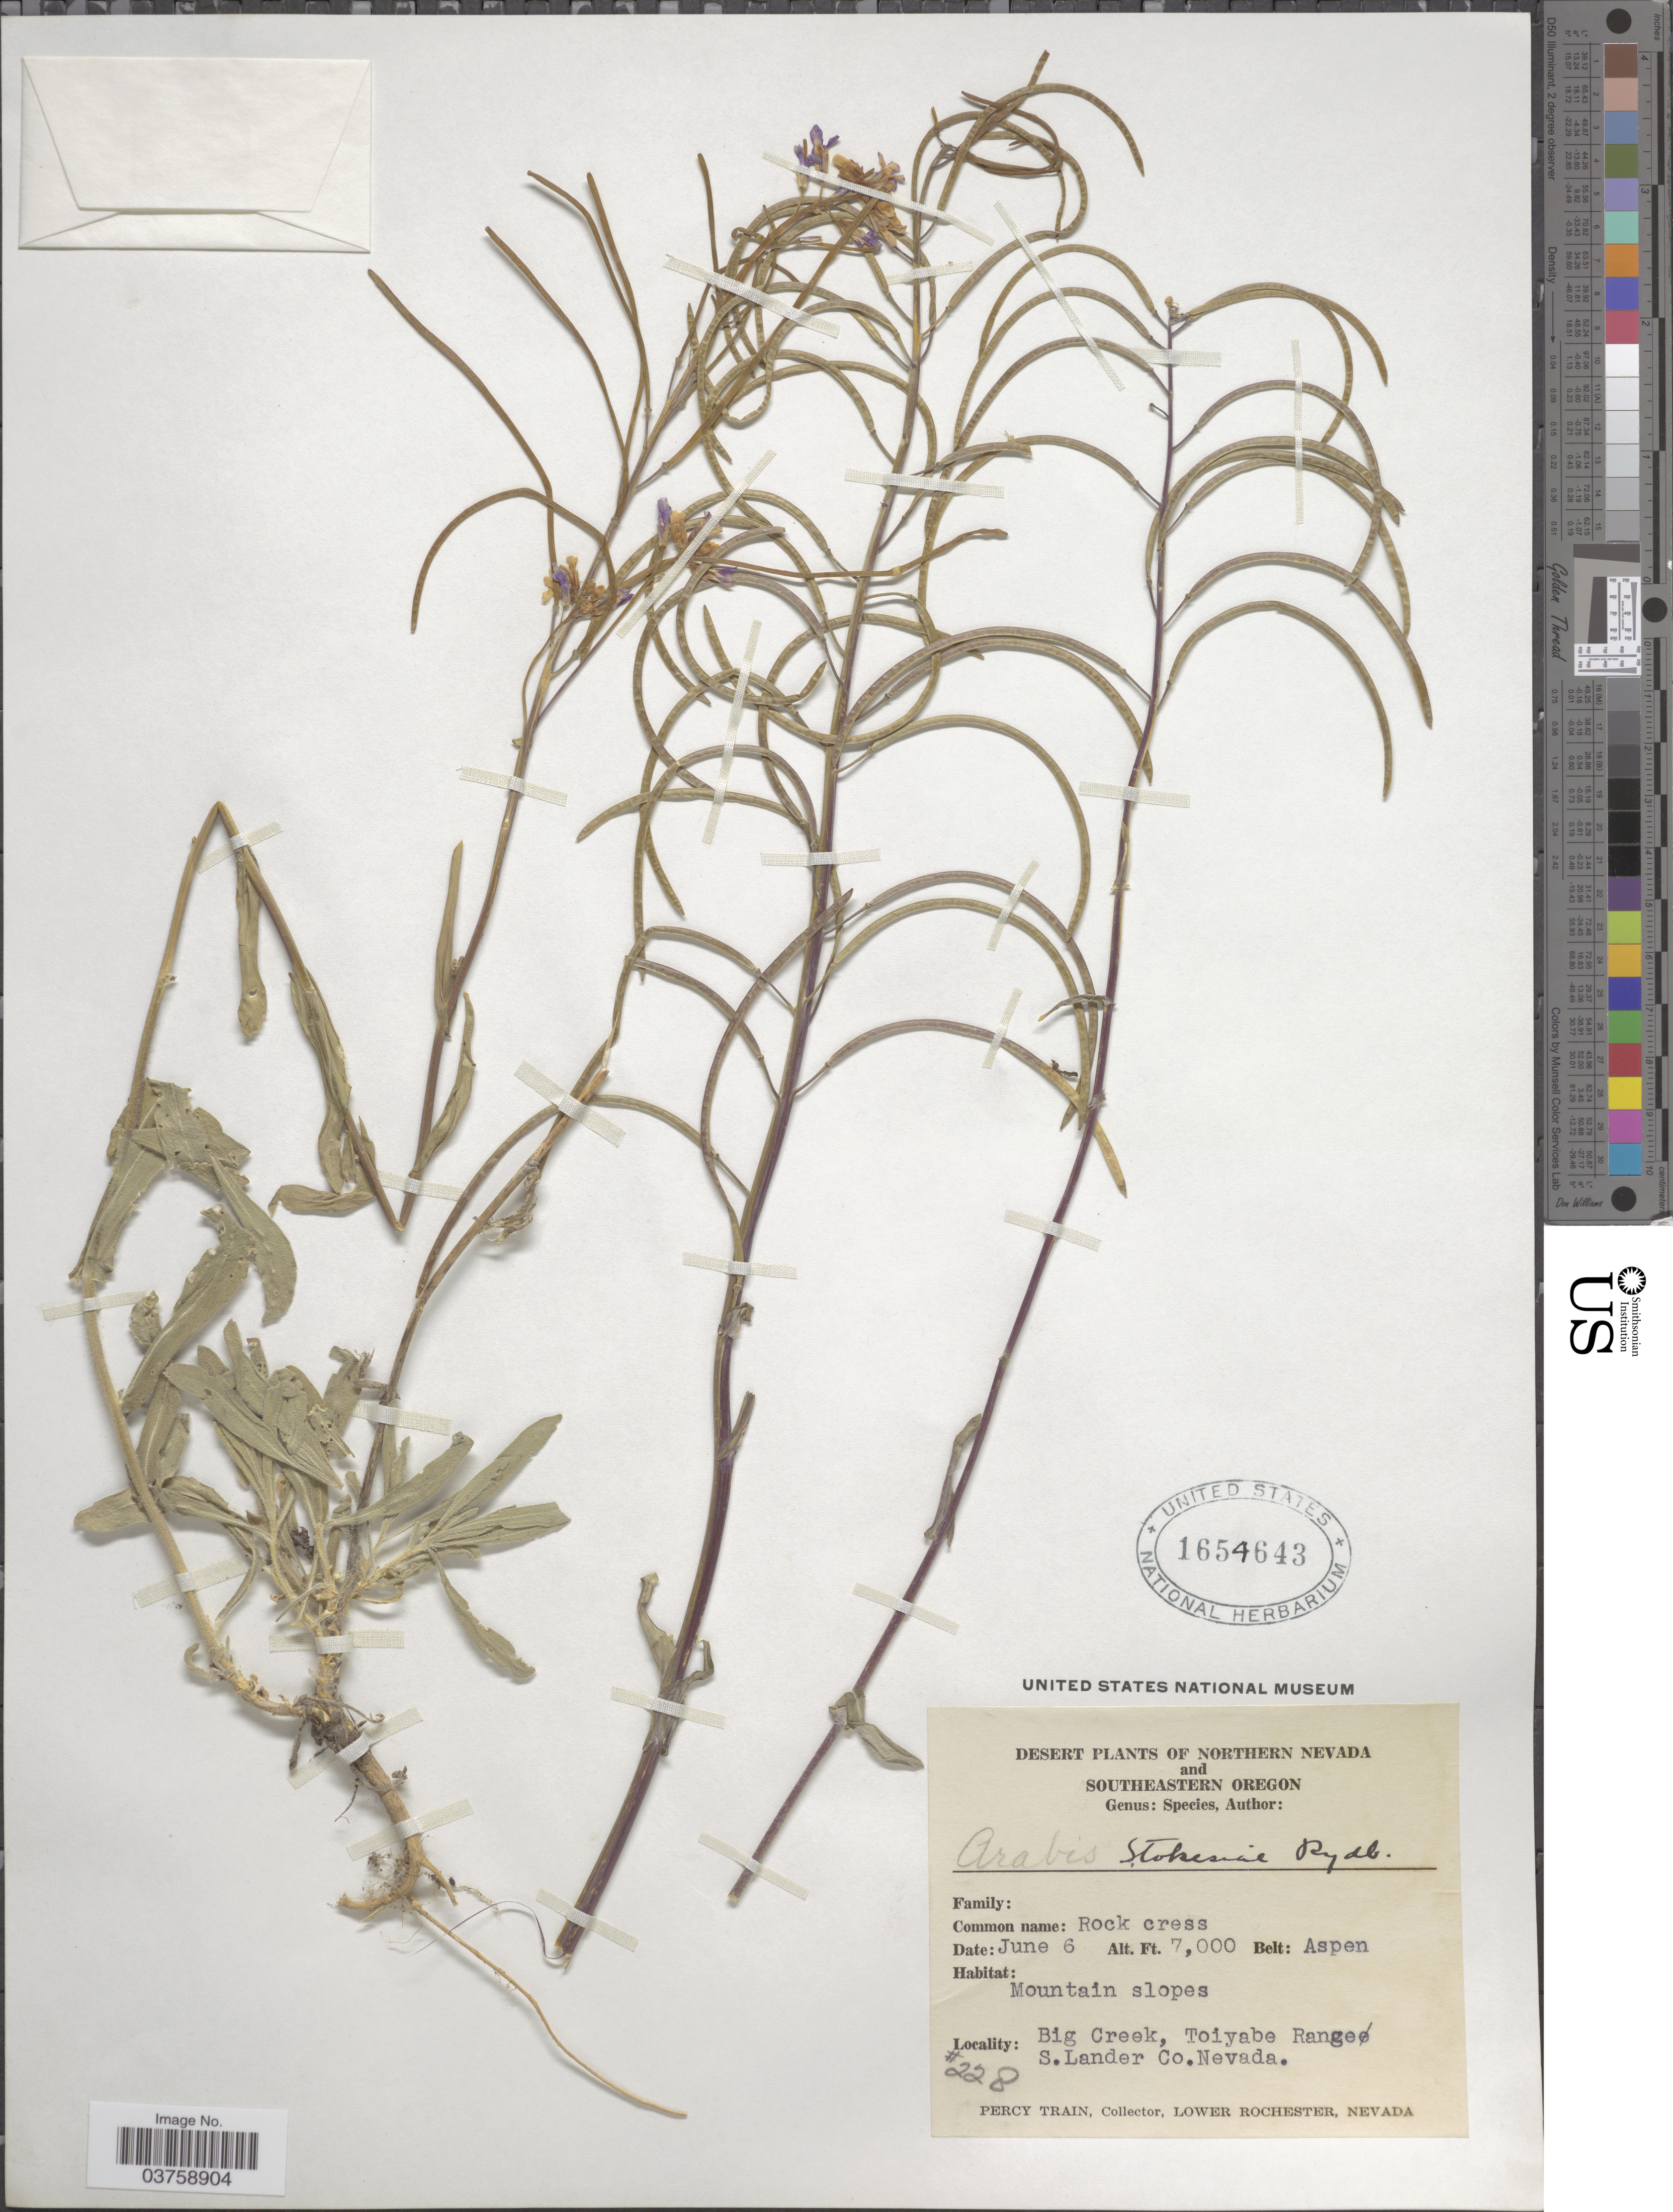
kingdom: Plantae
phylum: Tracheophyta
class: Magnoliopsida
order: Brassicales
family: Brassicaceae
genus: Arabis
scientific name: Arabis sparsiflora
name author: Nutt.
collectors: P. Train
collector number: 228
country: United States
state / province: Nevada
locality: Northern Nevada. Big Creek, Toiyabe Range. S.Lander Co.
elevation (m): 2134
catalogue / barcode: US 1654643